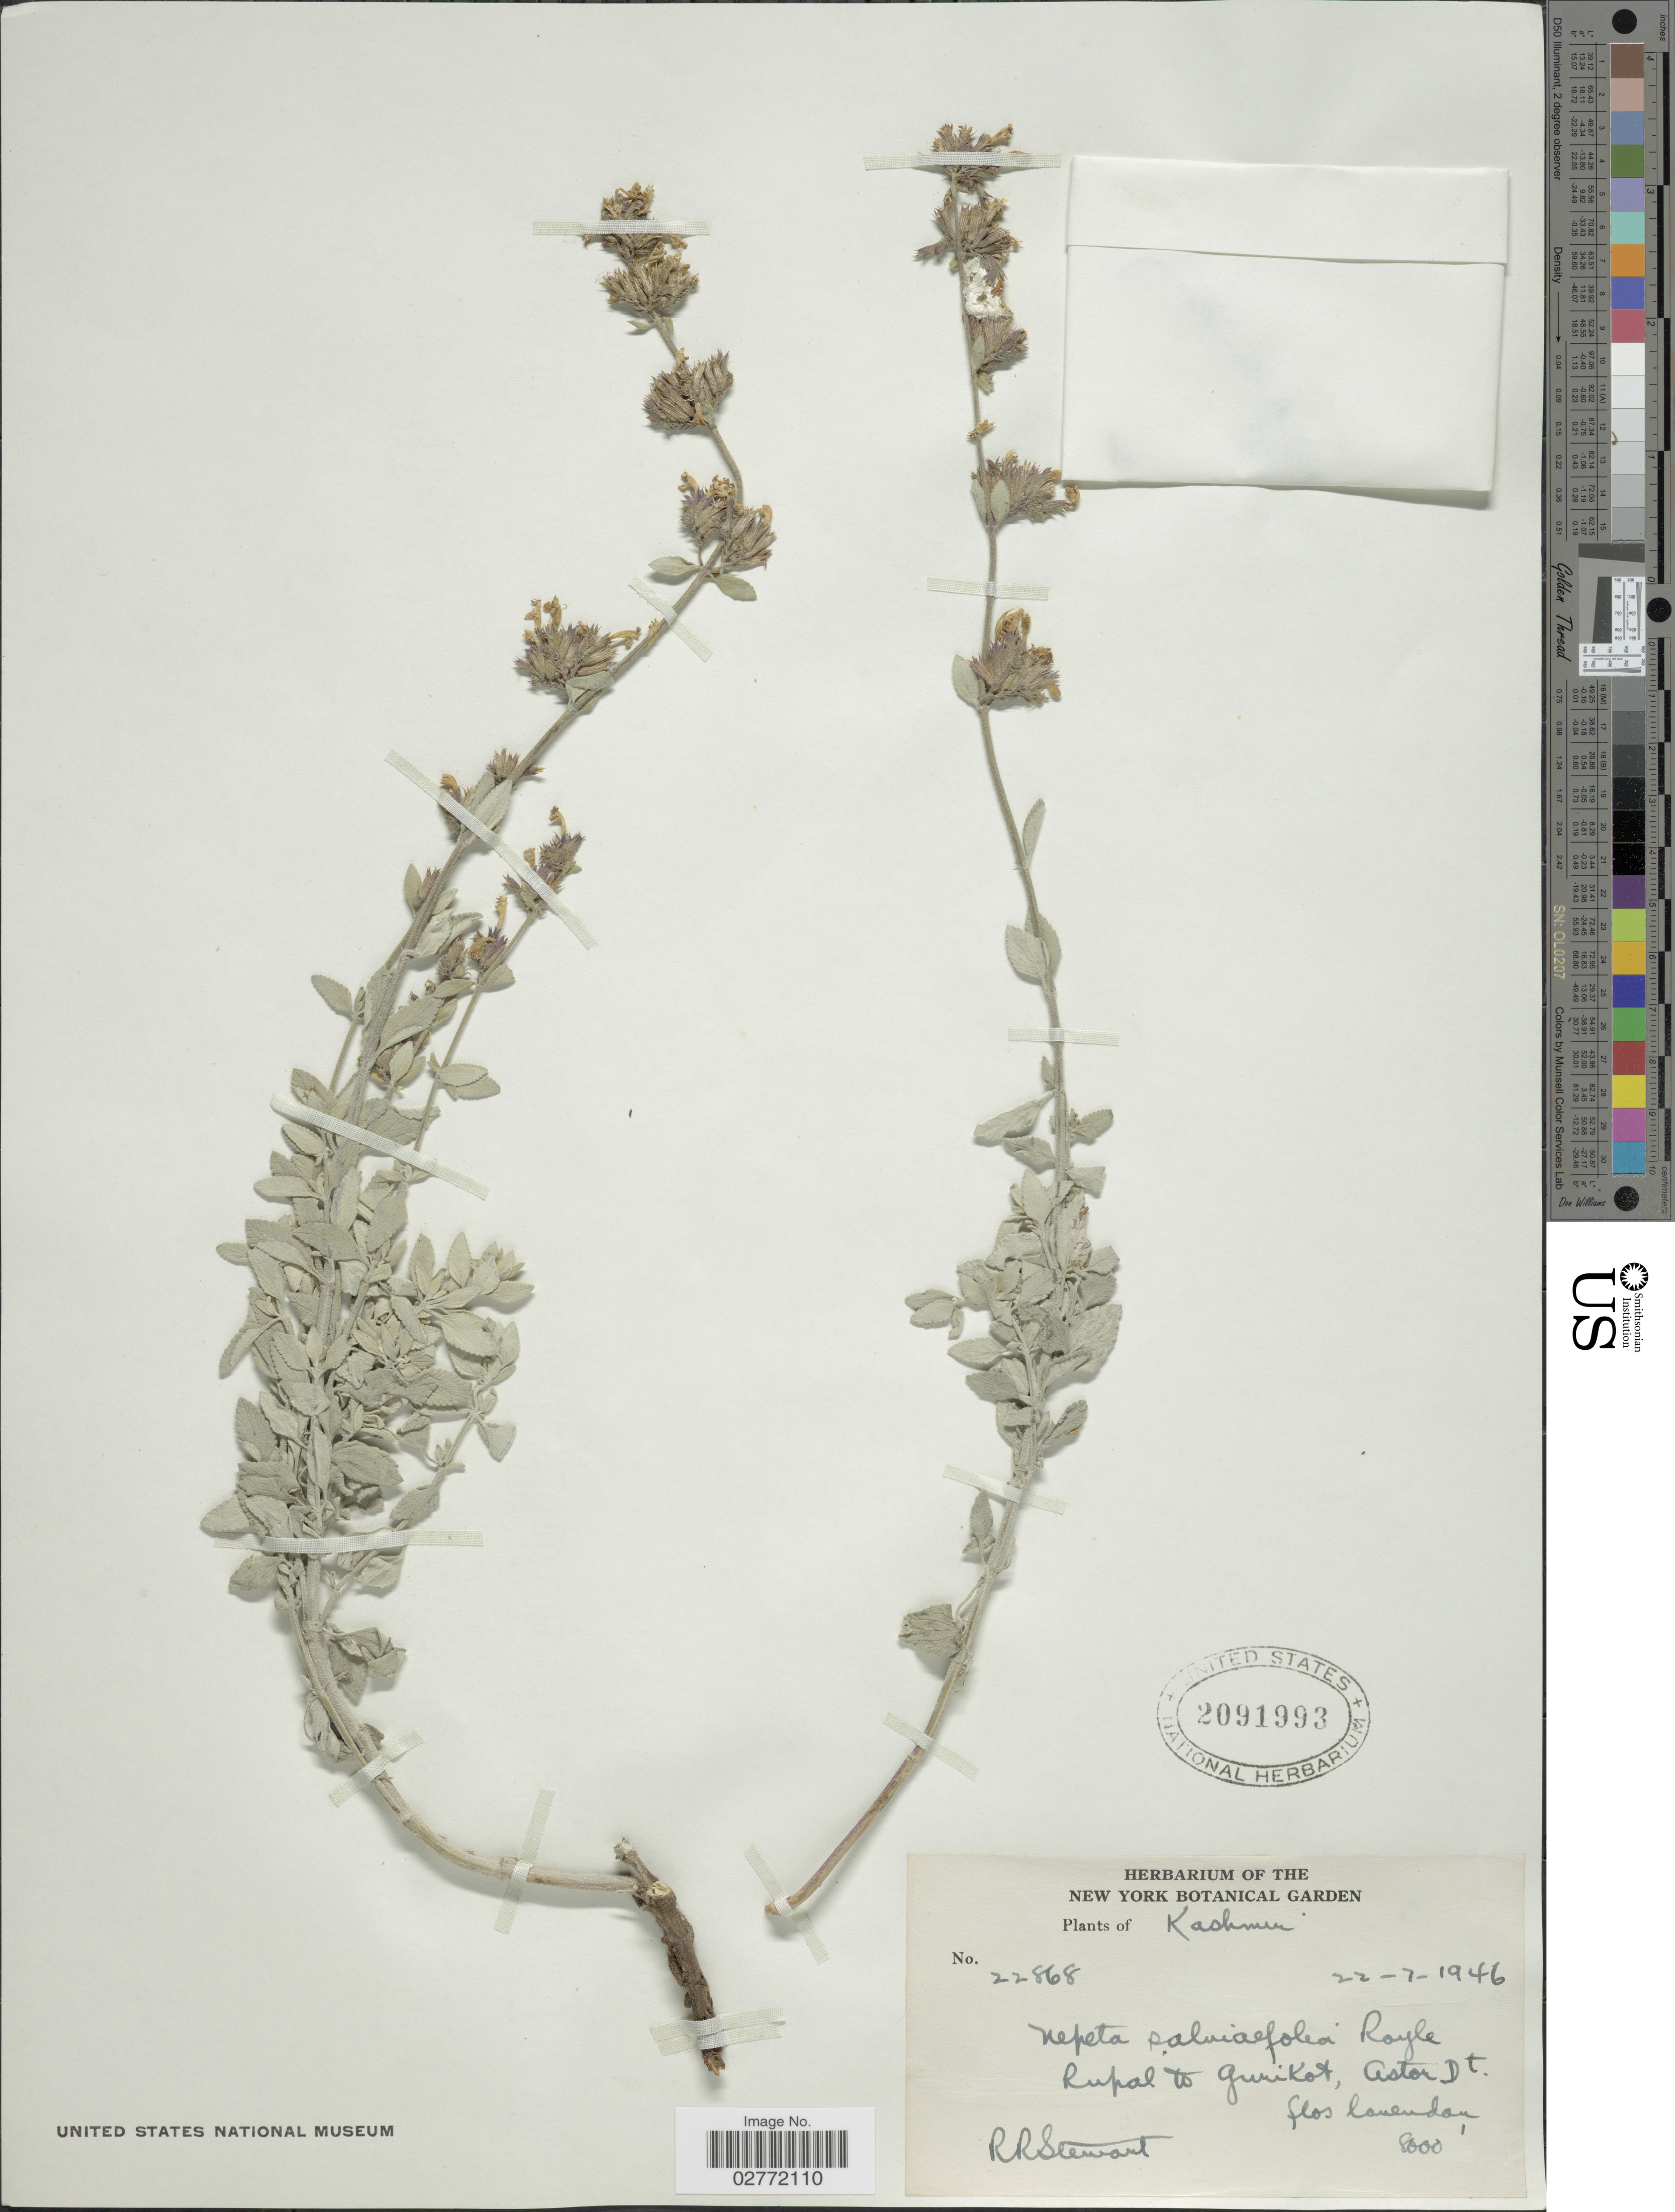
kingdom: Plantae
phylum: Tracheophyta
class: Magnoliopsida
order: Lamiales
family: Lamiaceae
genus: Nepeta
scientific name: Nepeta salviifolia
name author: Pers.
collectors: R. R. Stewart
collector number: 22868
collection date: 1946-07-22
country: Pakistan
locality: Kashmir, Rupal to GuriKot, Astor Dt.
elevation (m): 2438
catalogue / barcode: US 2091993